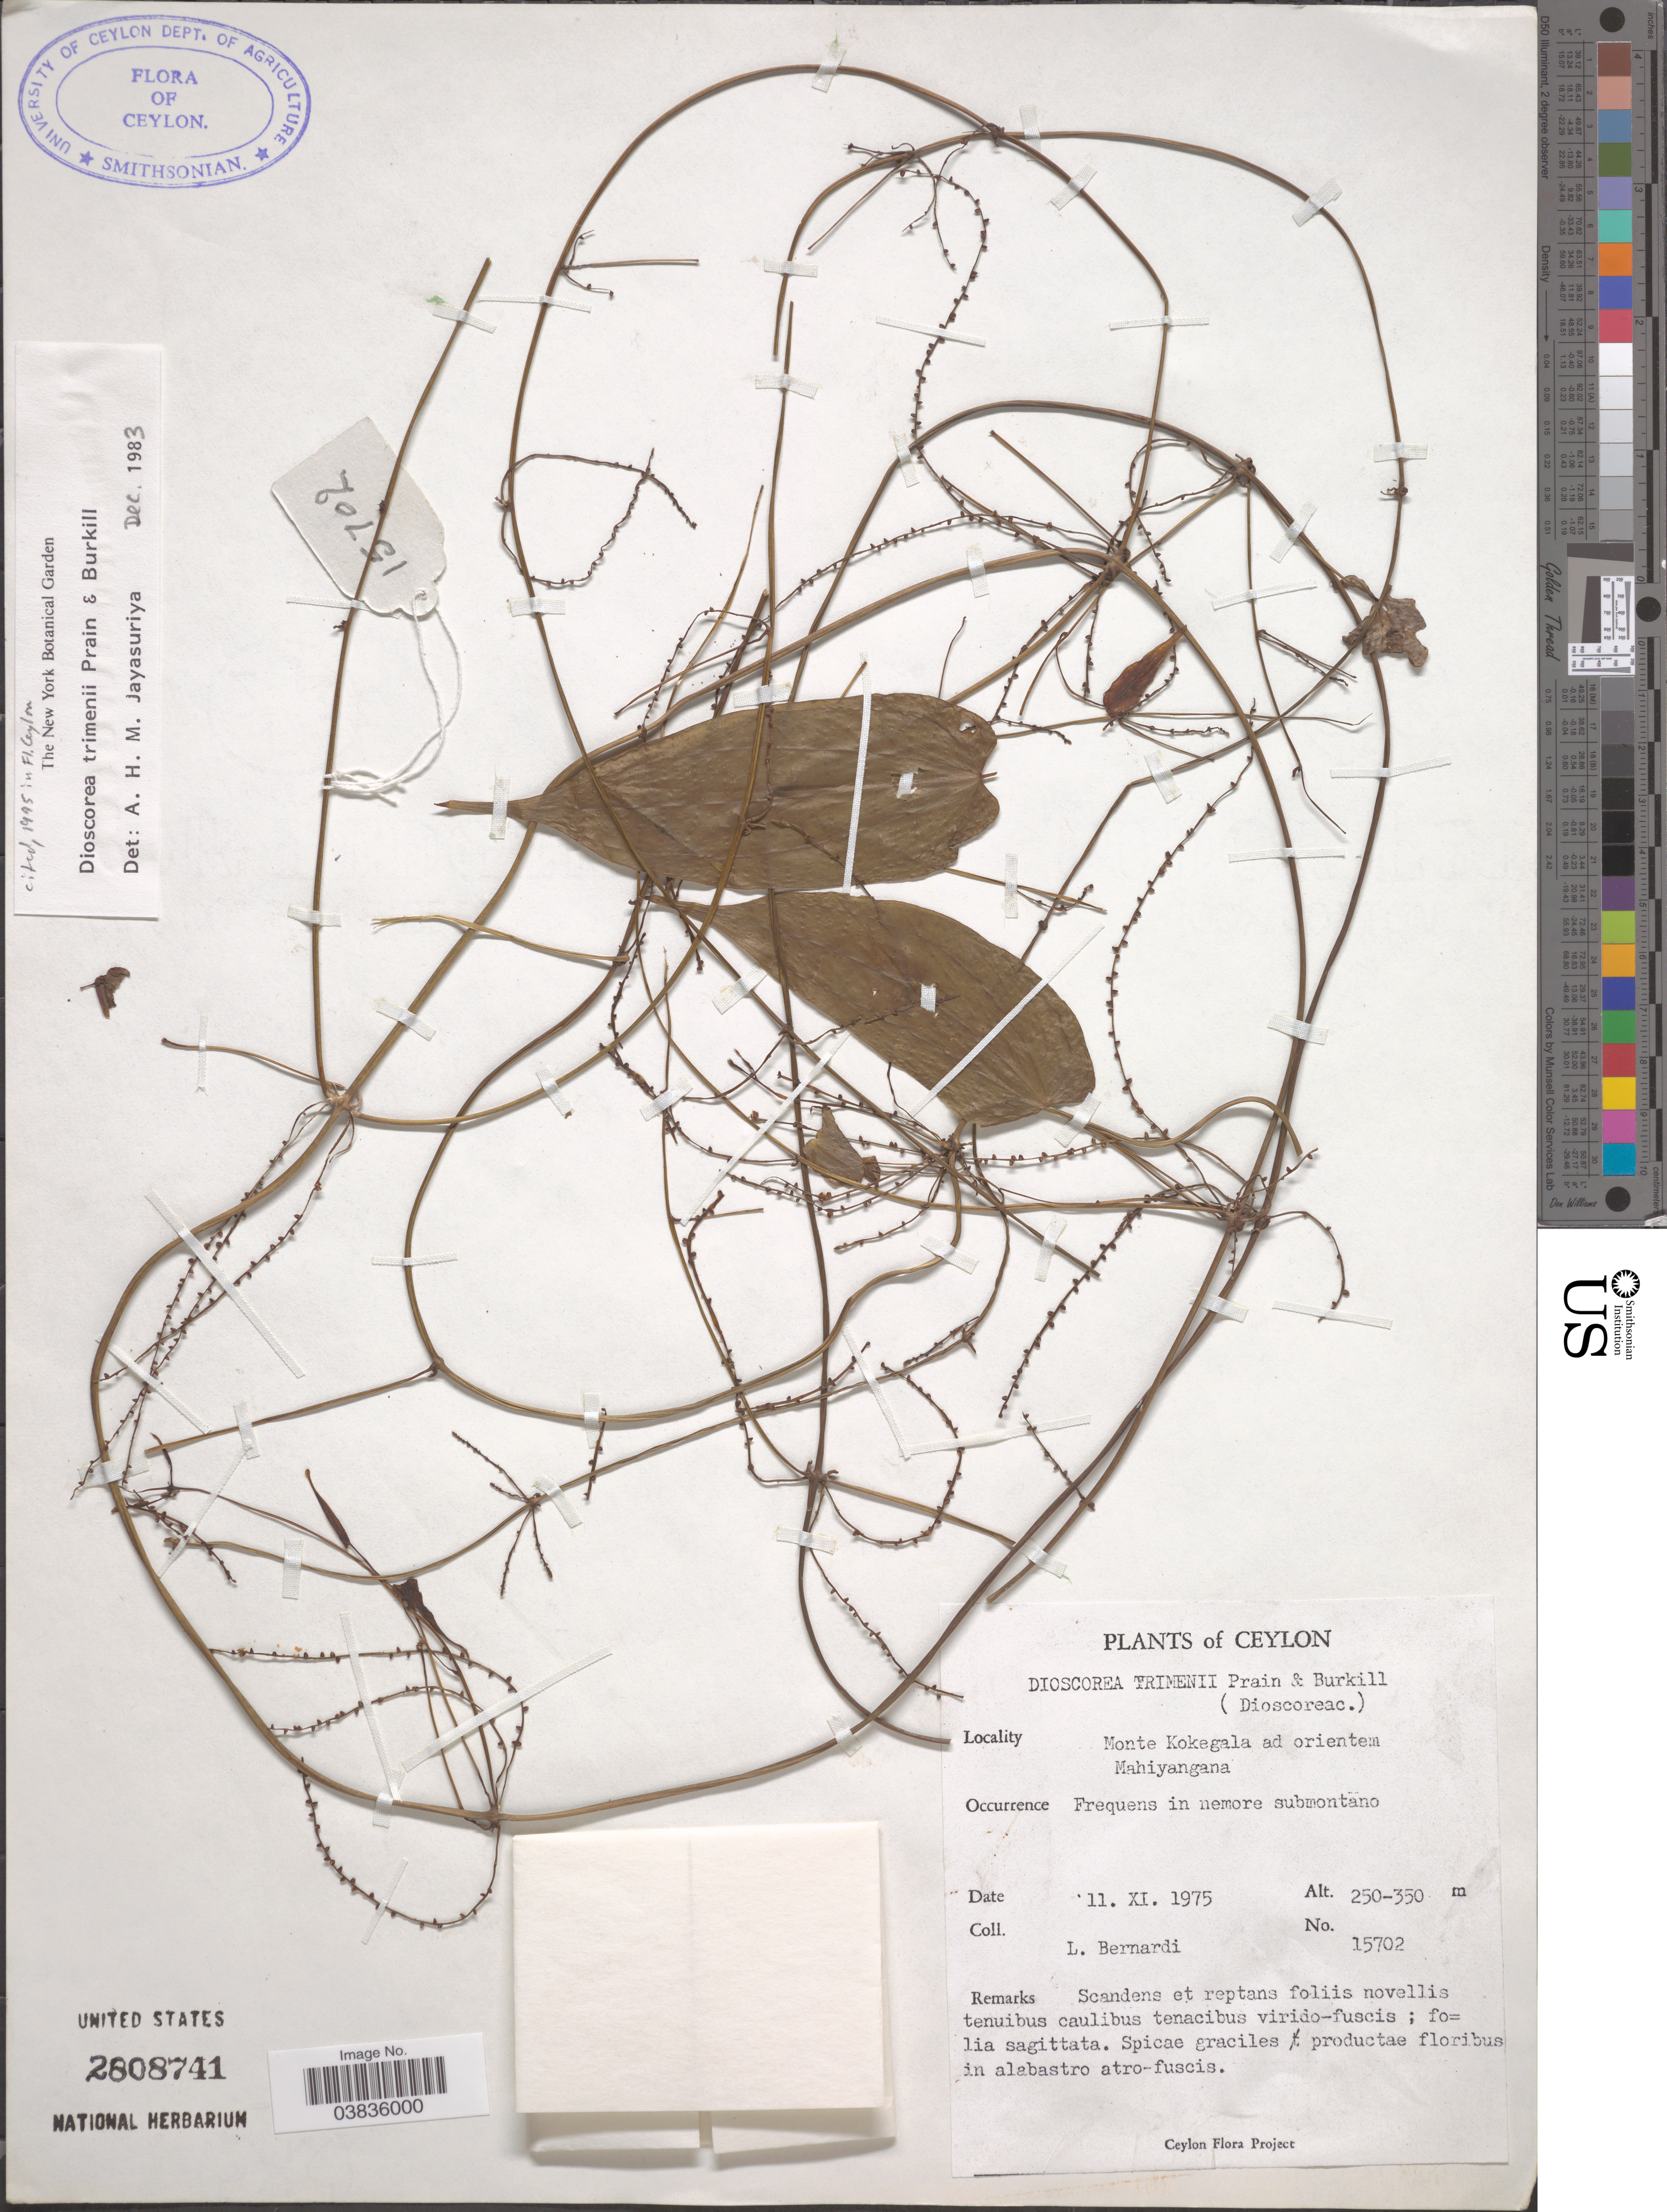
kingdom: Plantae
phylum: Tracheophyta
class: Liliopsida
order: Dioscoreales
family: Dioscoreaceae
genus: Dioscorea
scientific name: Dioscorea trimenii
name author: Prain & Burkill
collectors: L. Bernardi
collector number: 15702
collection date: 1975-11-11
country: Sri Lanka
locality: Ceylon. Monte Kokegala ad orientem Mahiyangana.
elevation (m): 250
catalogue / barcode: US 2808741